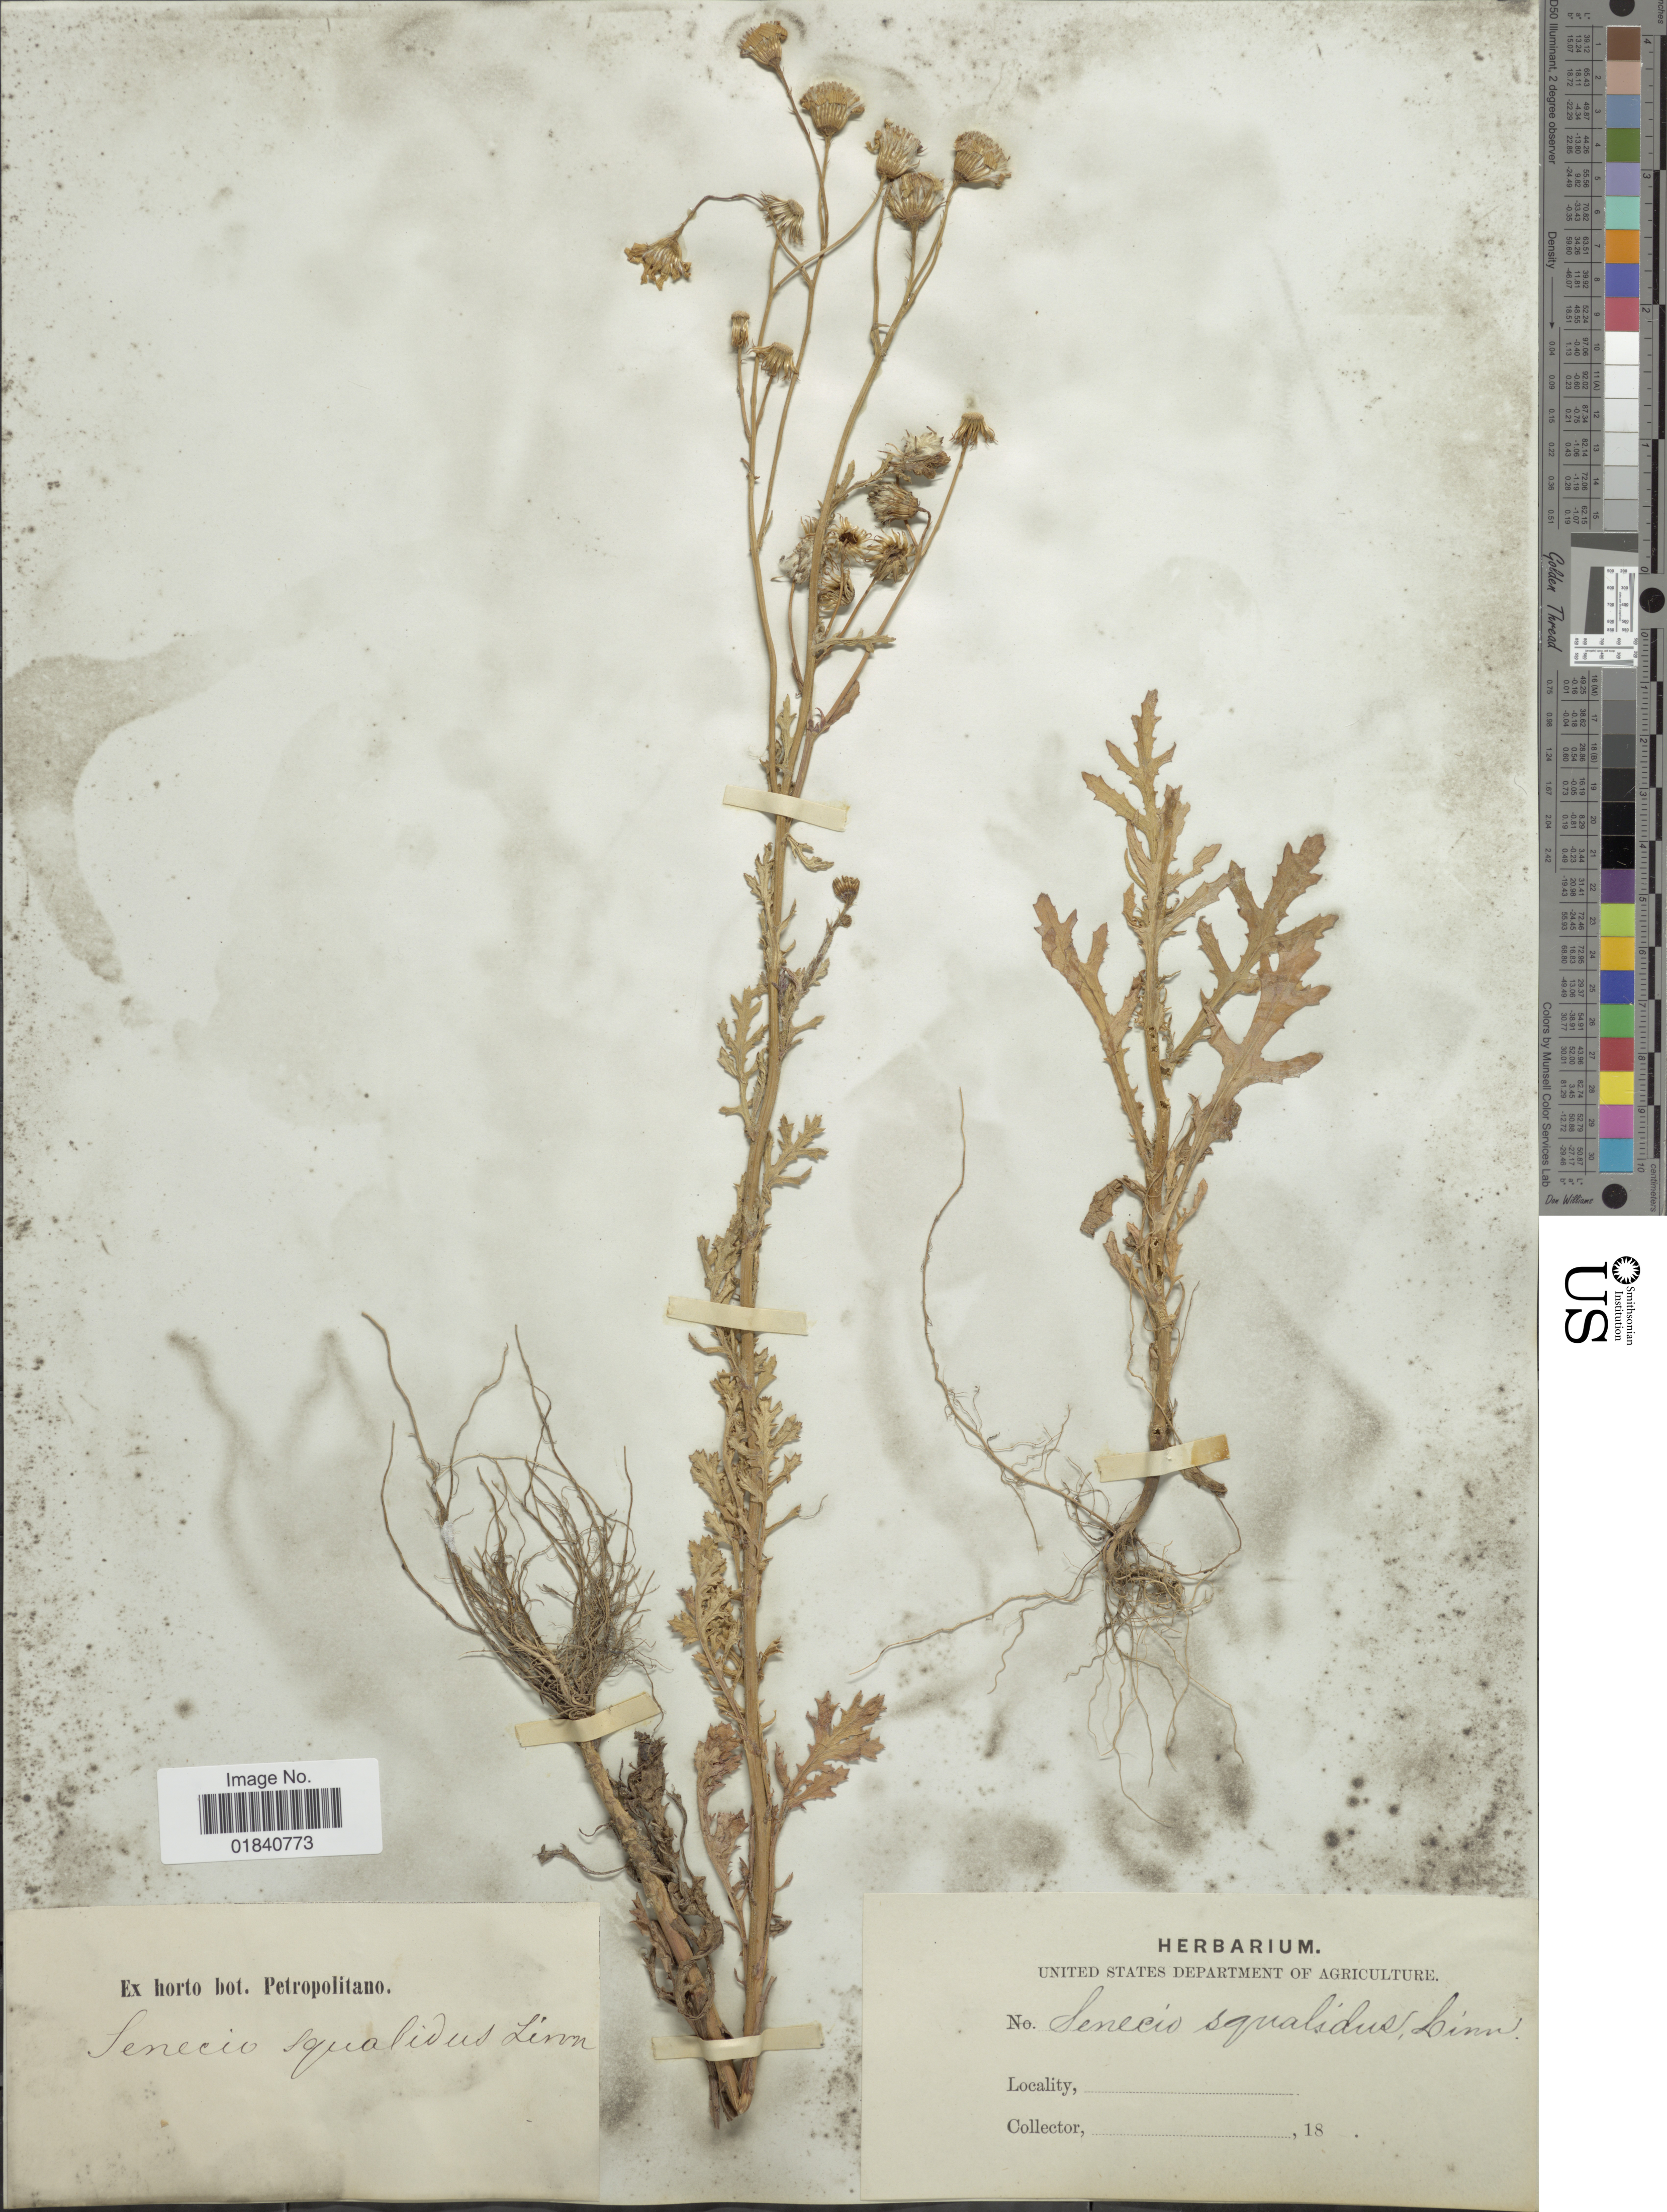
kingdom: Plantae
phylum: Tracheophyta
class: Magnoliopsida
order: Asterales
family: Asteraceae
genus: Senecio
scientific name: Senecio squalidus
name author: L.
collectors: ex Horto Bot. Petropolitano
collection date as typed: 18